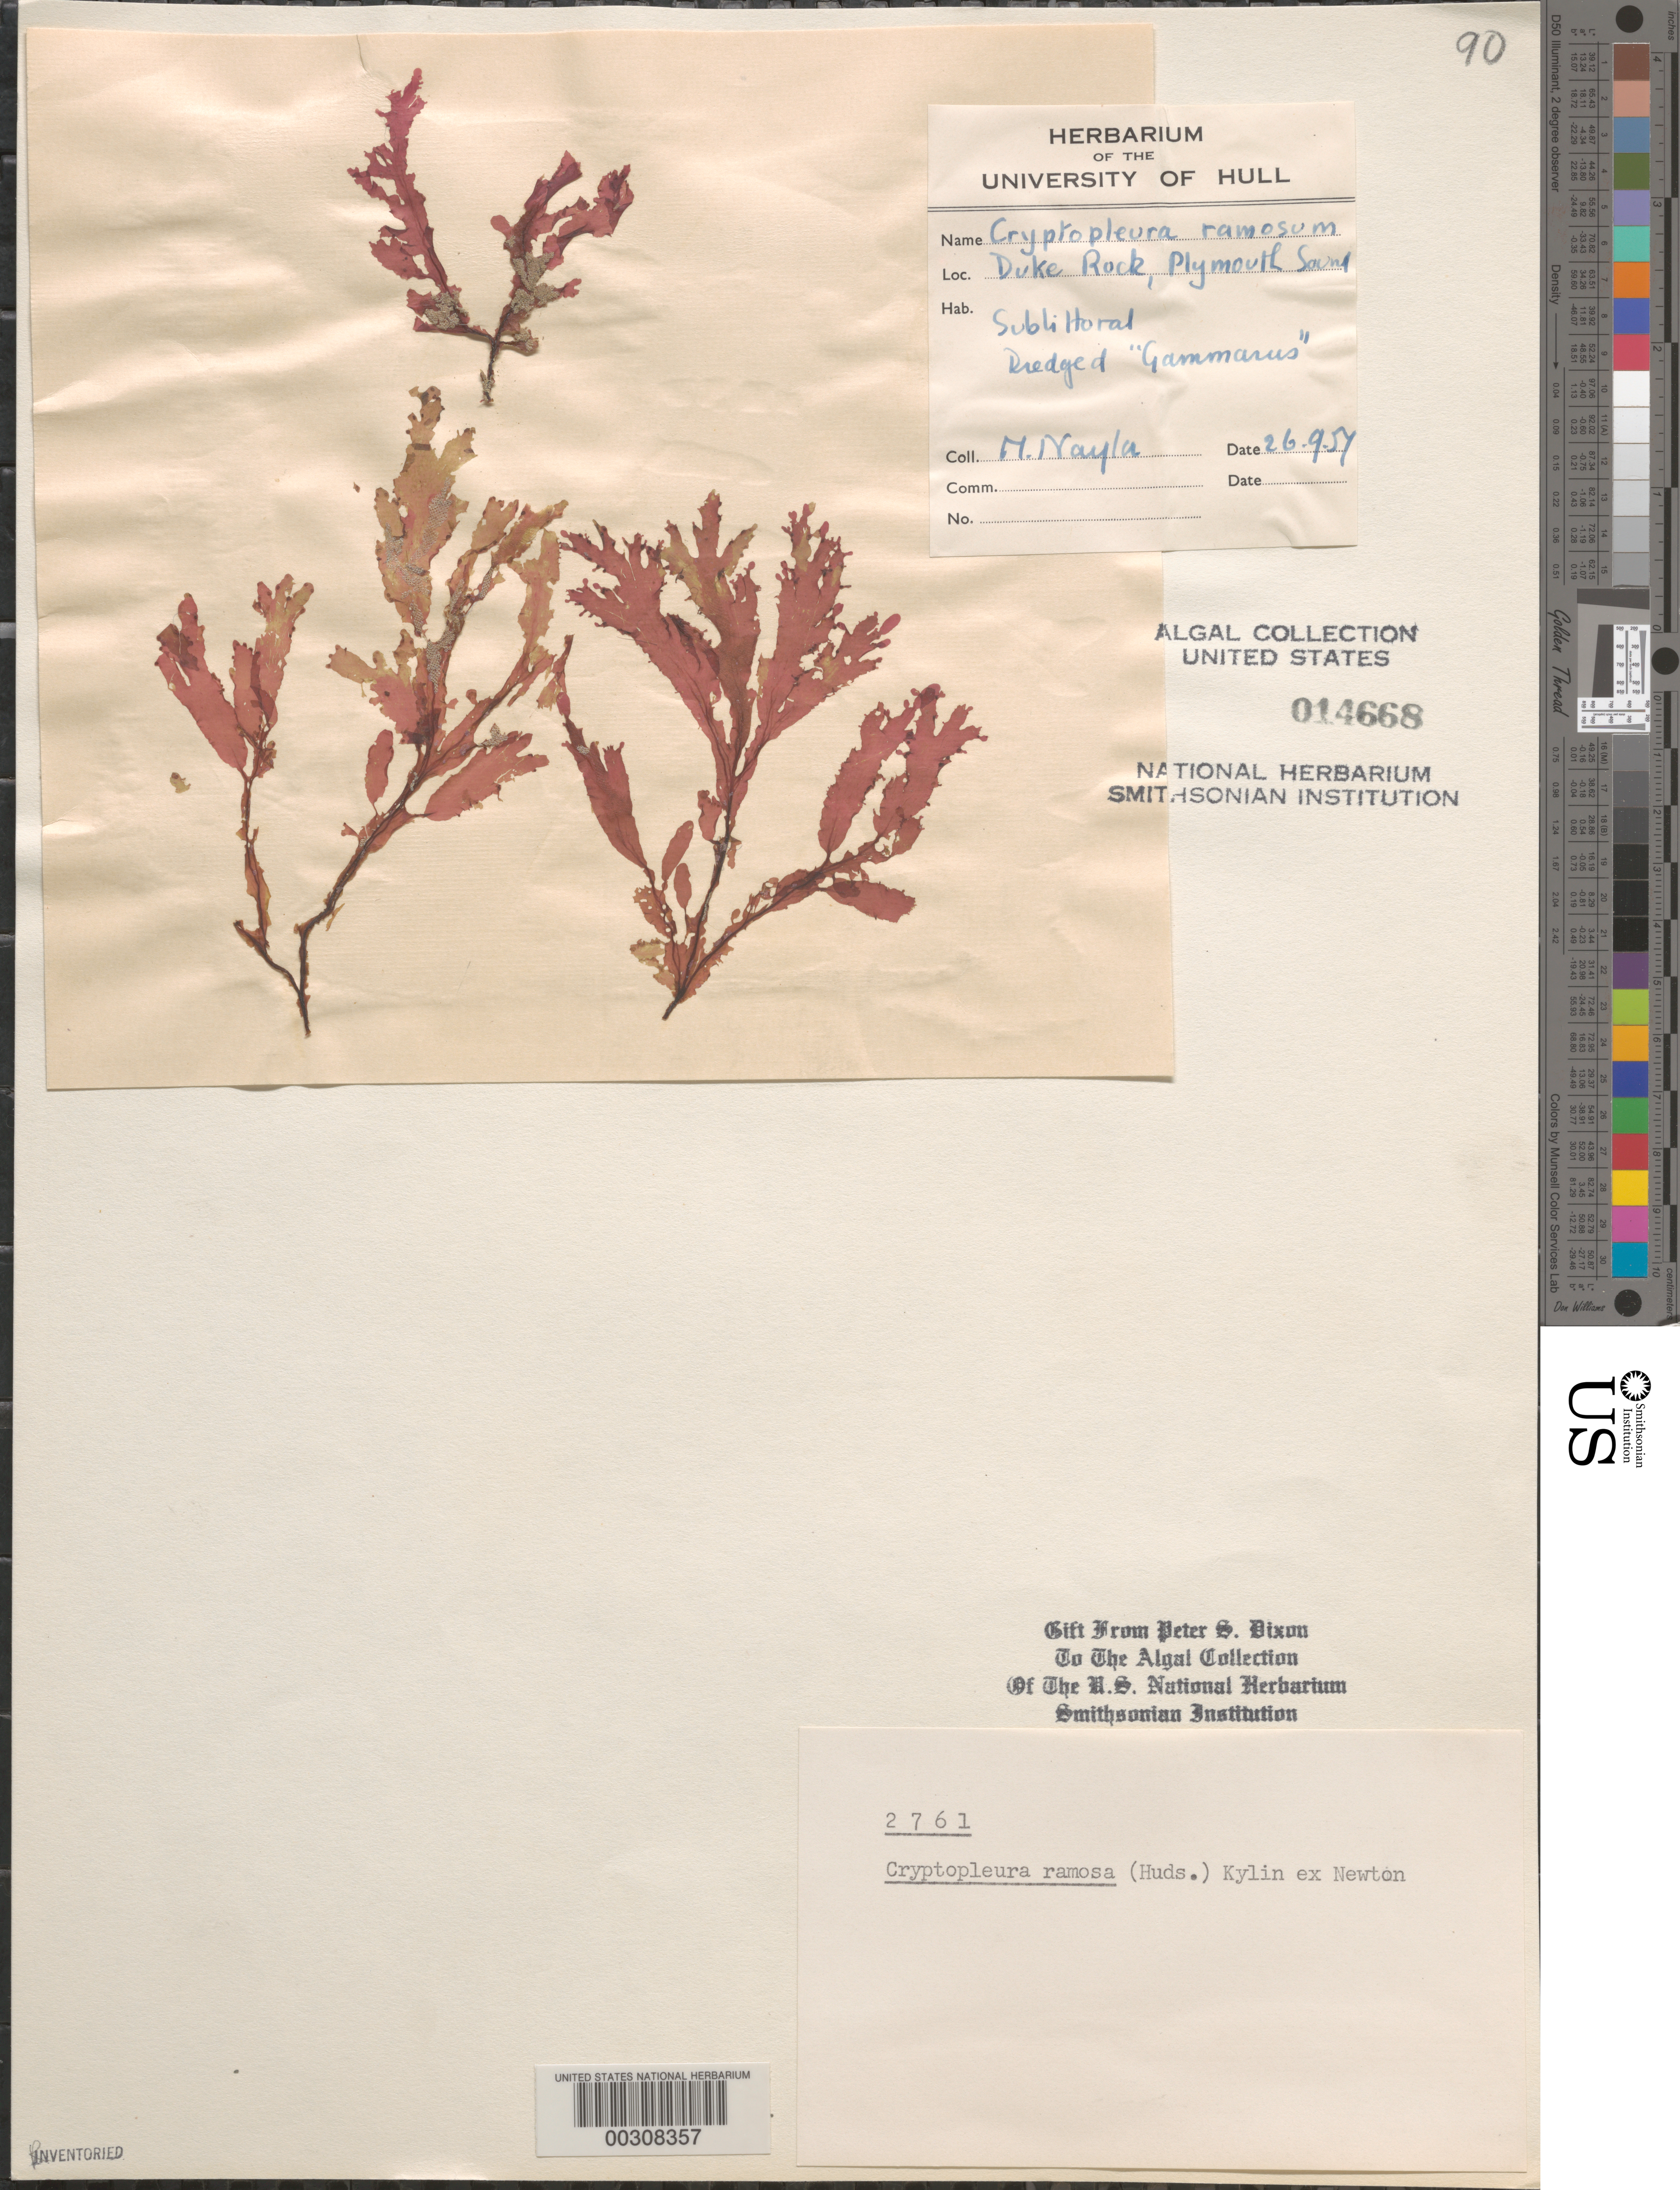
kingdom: Plantae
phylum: Rhodophyta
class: Florideophyceae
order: Ceramiales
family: Delesseriaceae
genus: Cryptopleura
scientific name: Cryptopleura ramosa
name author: (Huds.) L.M. Newton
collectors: M. Roberts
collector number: PSD 2761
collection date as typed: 26 Sep 1957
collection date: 1957-09-26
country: United Kingdom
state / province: England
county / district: Devon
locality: Duke Rock, Plymouth Sound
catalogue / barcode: US 14668